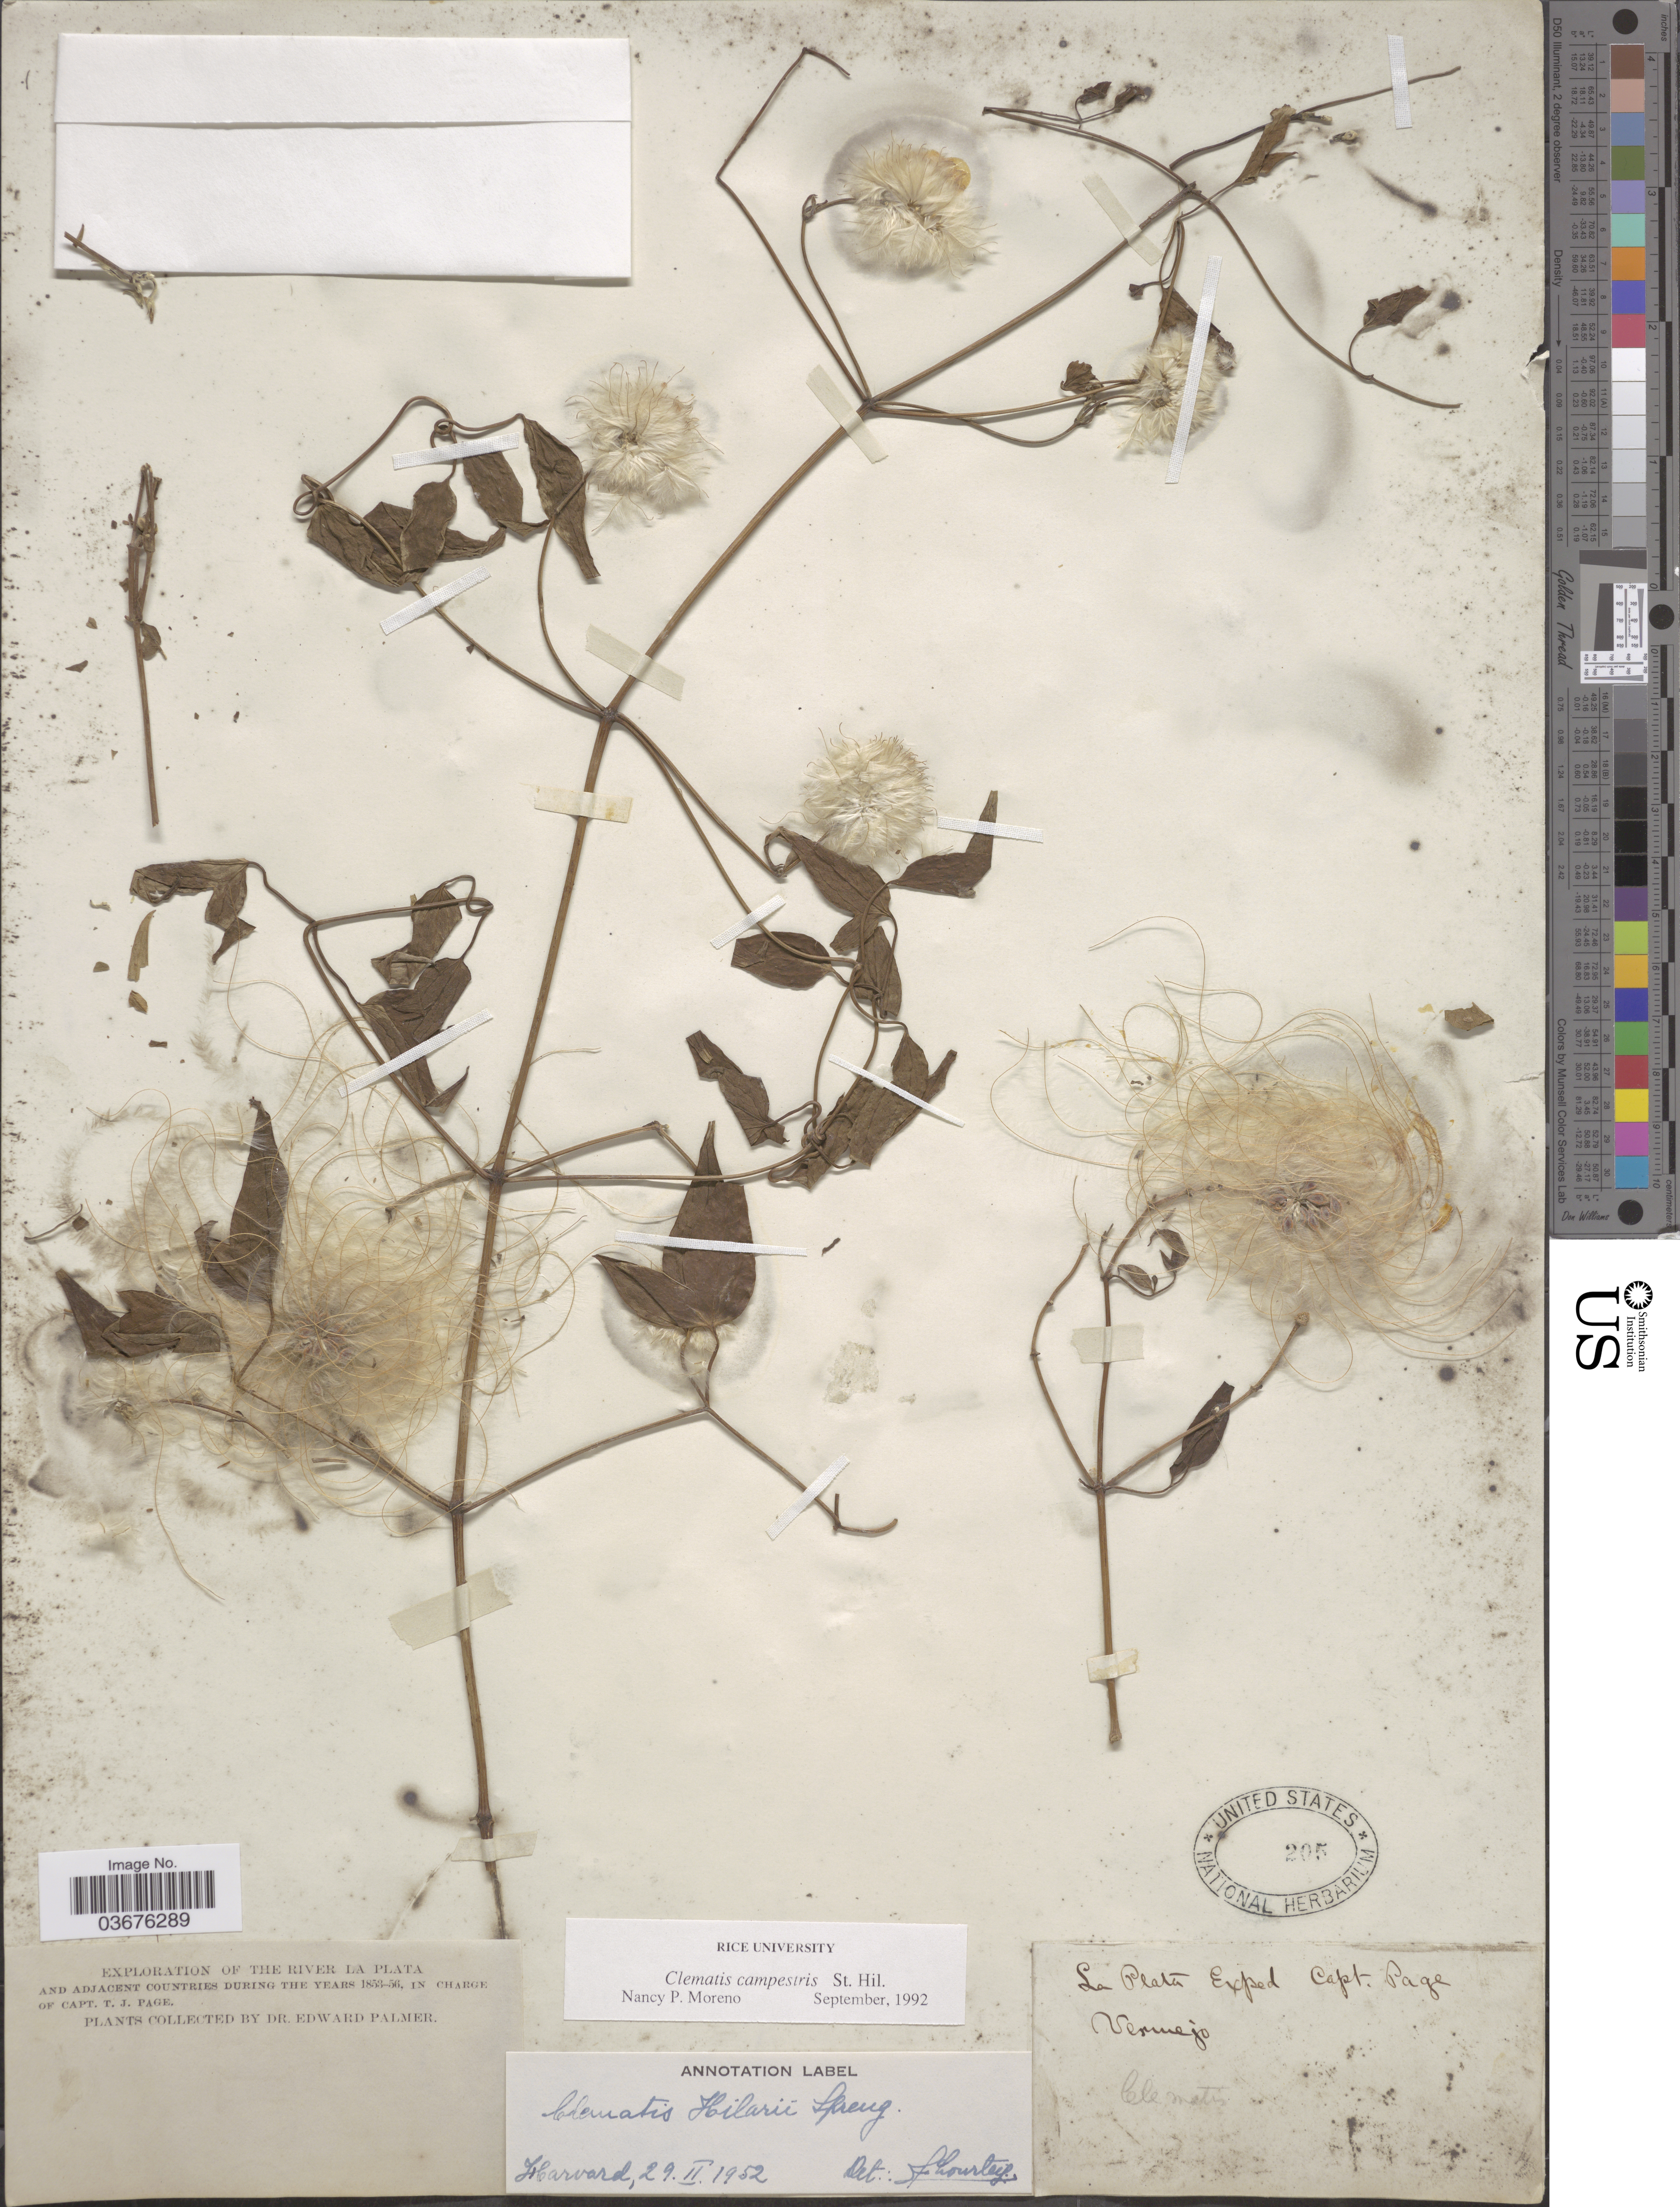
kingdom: Plantae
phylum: Tracheophyta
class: Magnoliopsida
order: Ranunculales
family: Ranunculaceae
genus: Clematis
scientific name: Clematis campestris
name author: A. St.-Hil.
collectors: E. Palmer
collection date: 1853/1856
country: United States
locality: The River La Plata. Vermejo.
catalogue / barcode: US 205